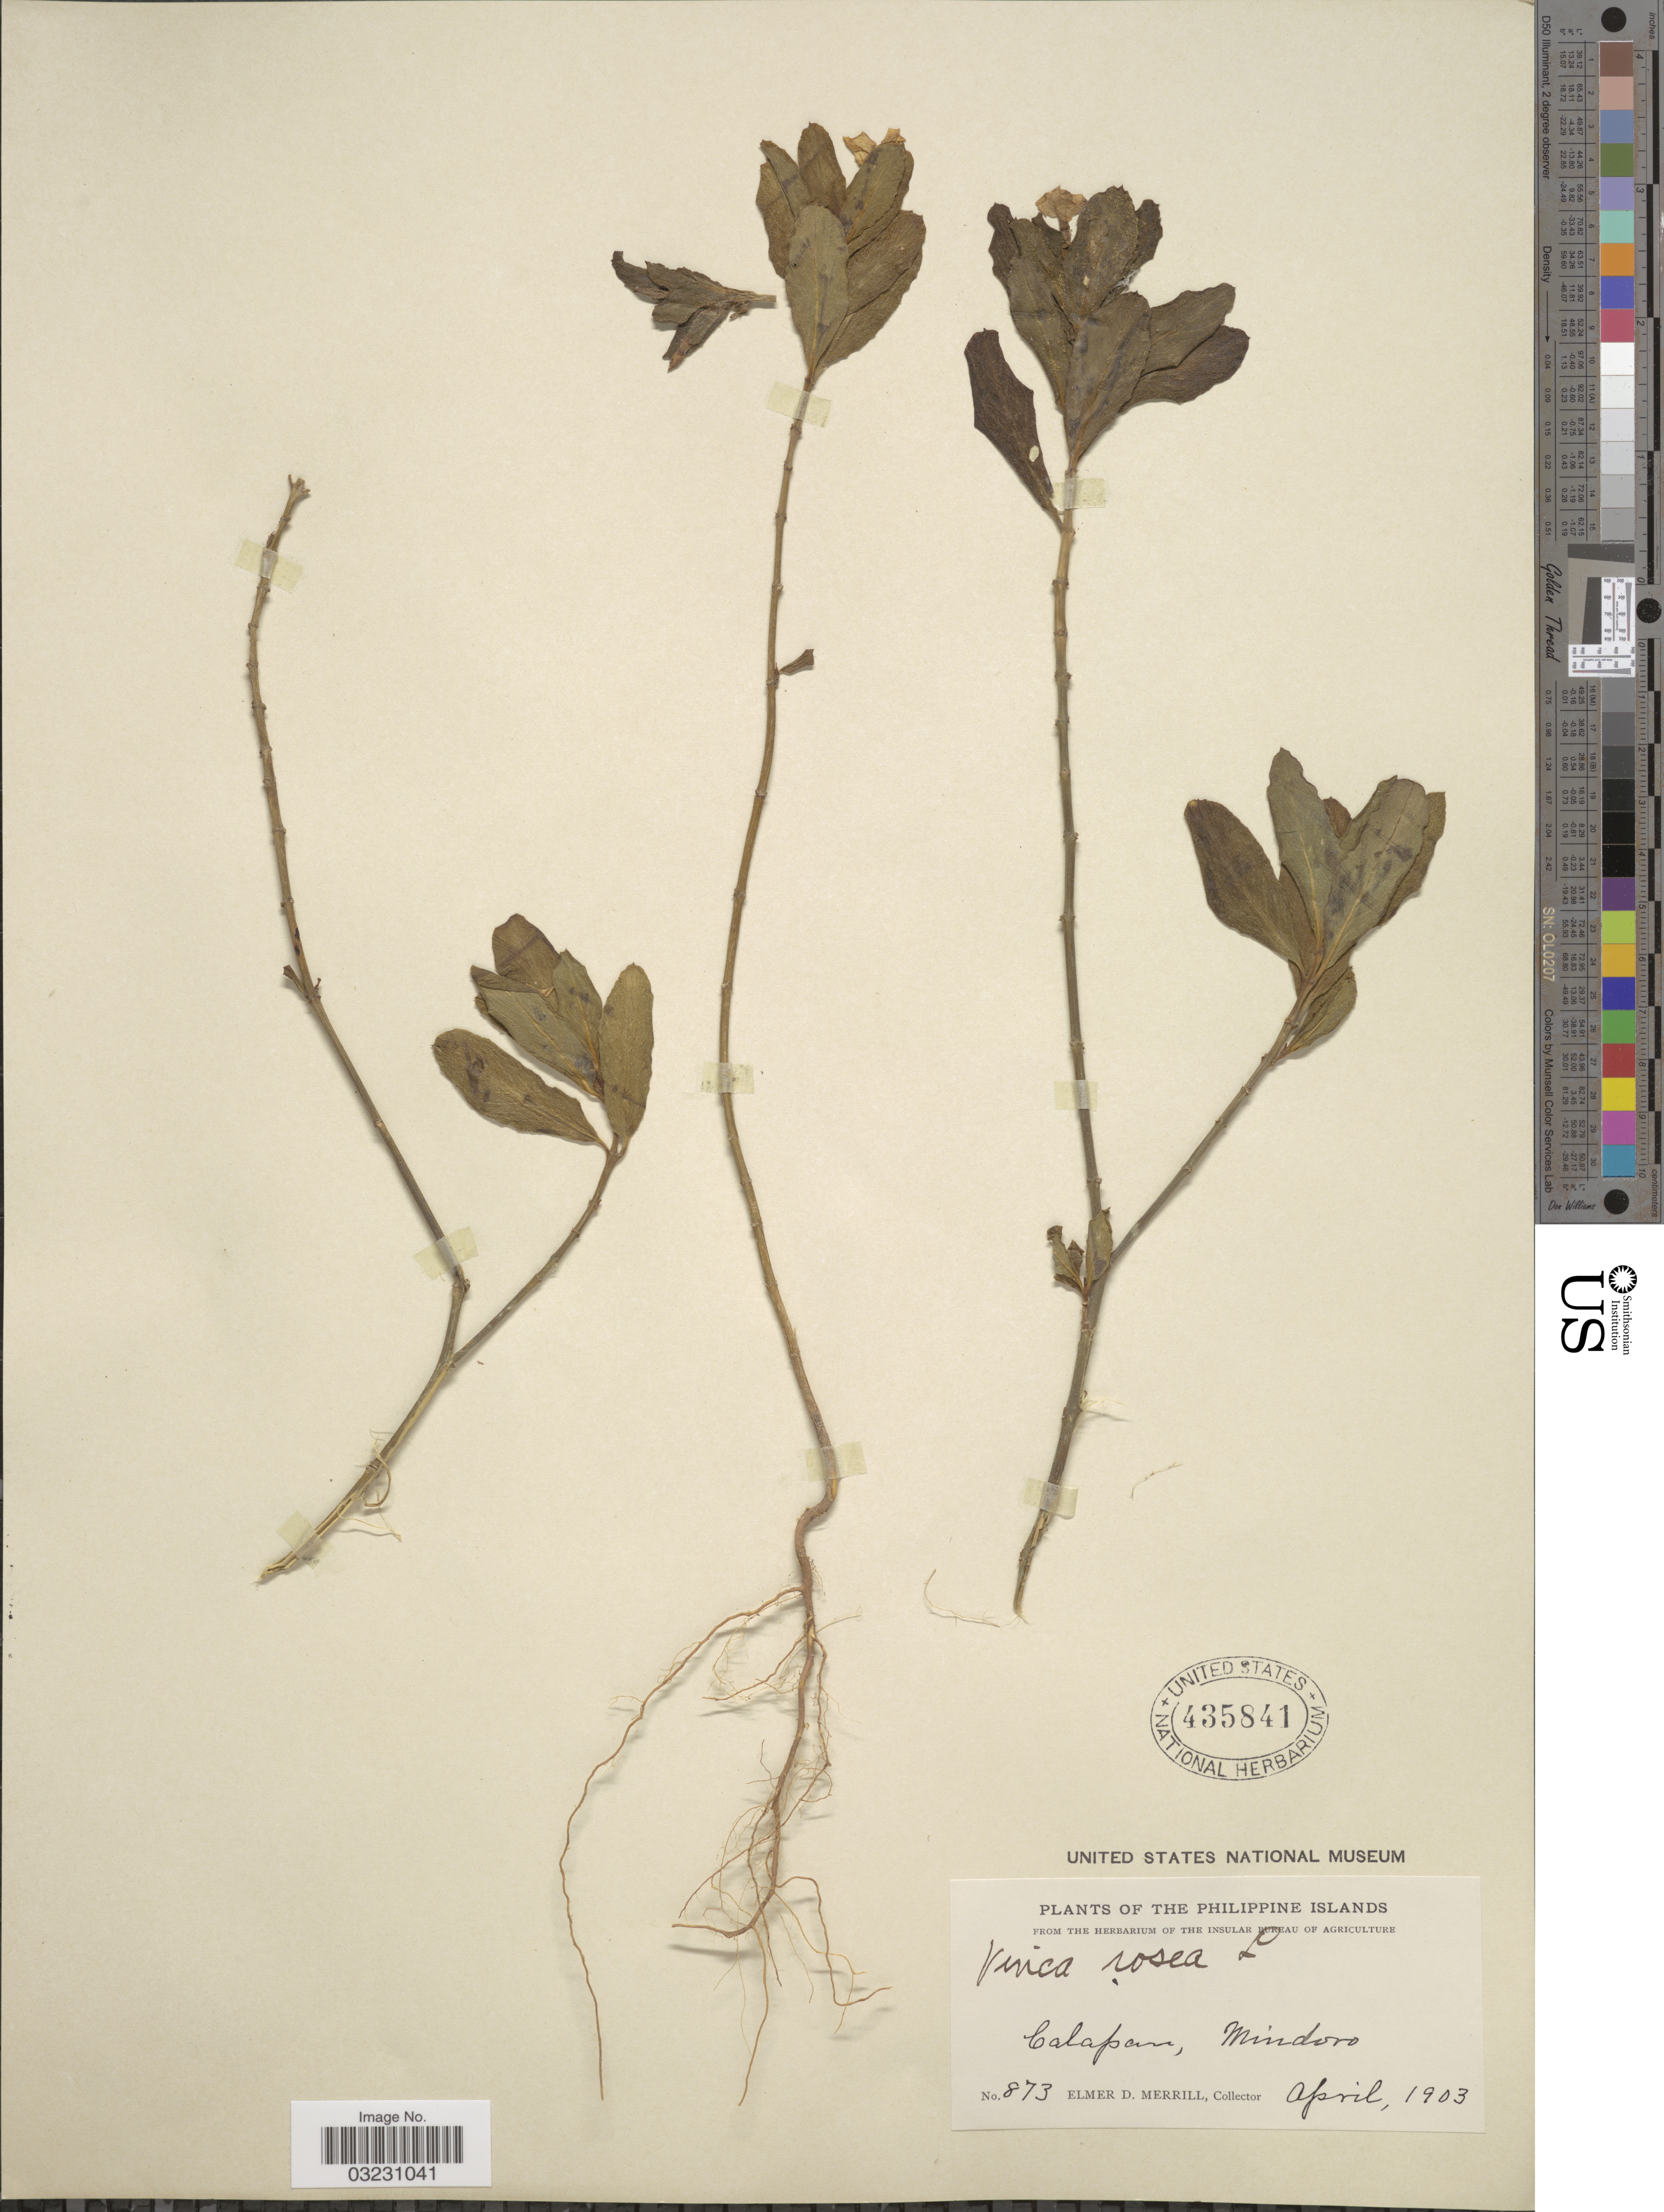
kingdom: Plantae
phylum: Tracheophyta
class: Magnoliopsida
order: Gentianales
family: Apocynaceae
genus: Catharanthus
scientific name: Catharanthus roseus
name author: (L.) G. Don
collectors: E. D. Merrill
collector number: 873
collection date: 1903-04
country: Philippines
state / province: Mimaropa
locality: Calapan, Mindoro.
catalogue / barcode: US 435841